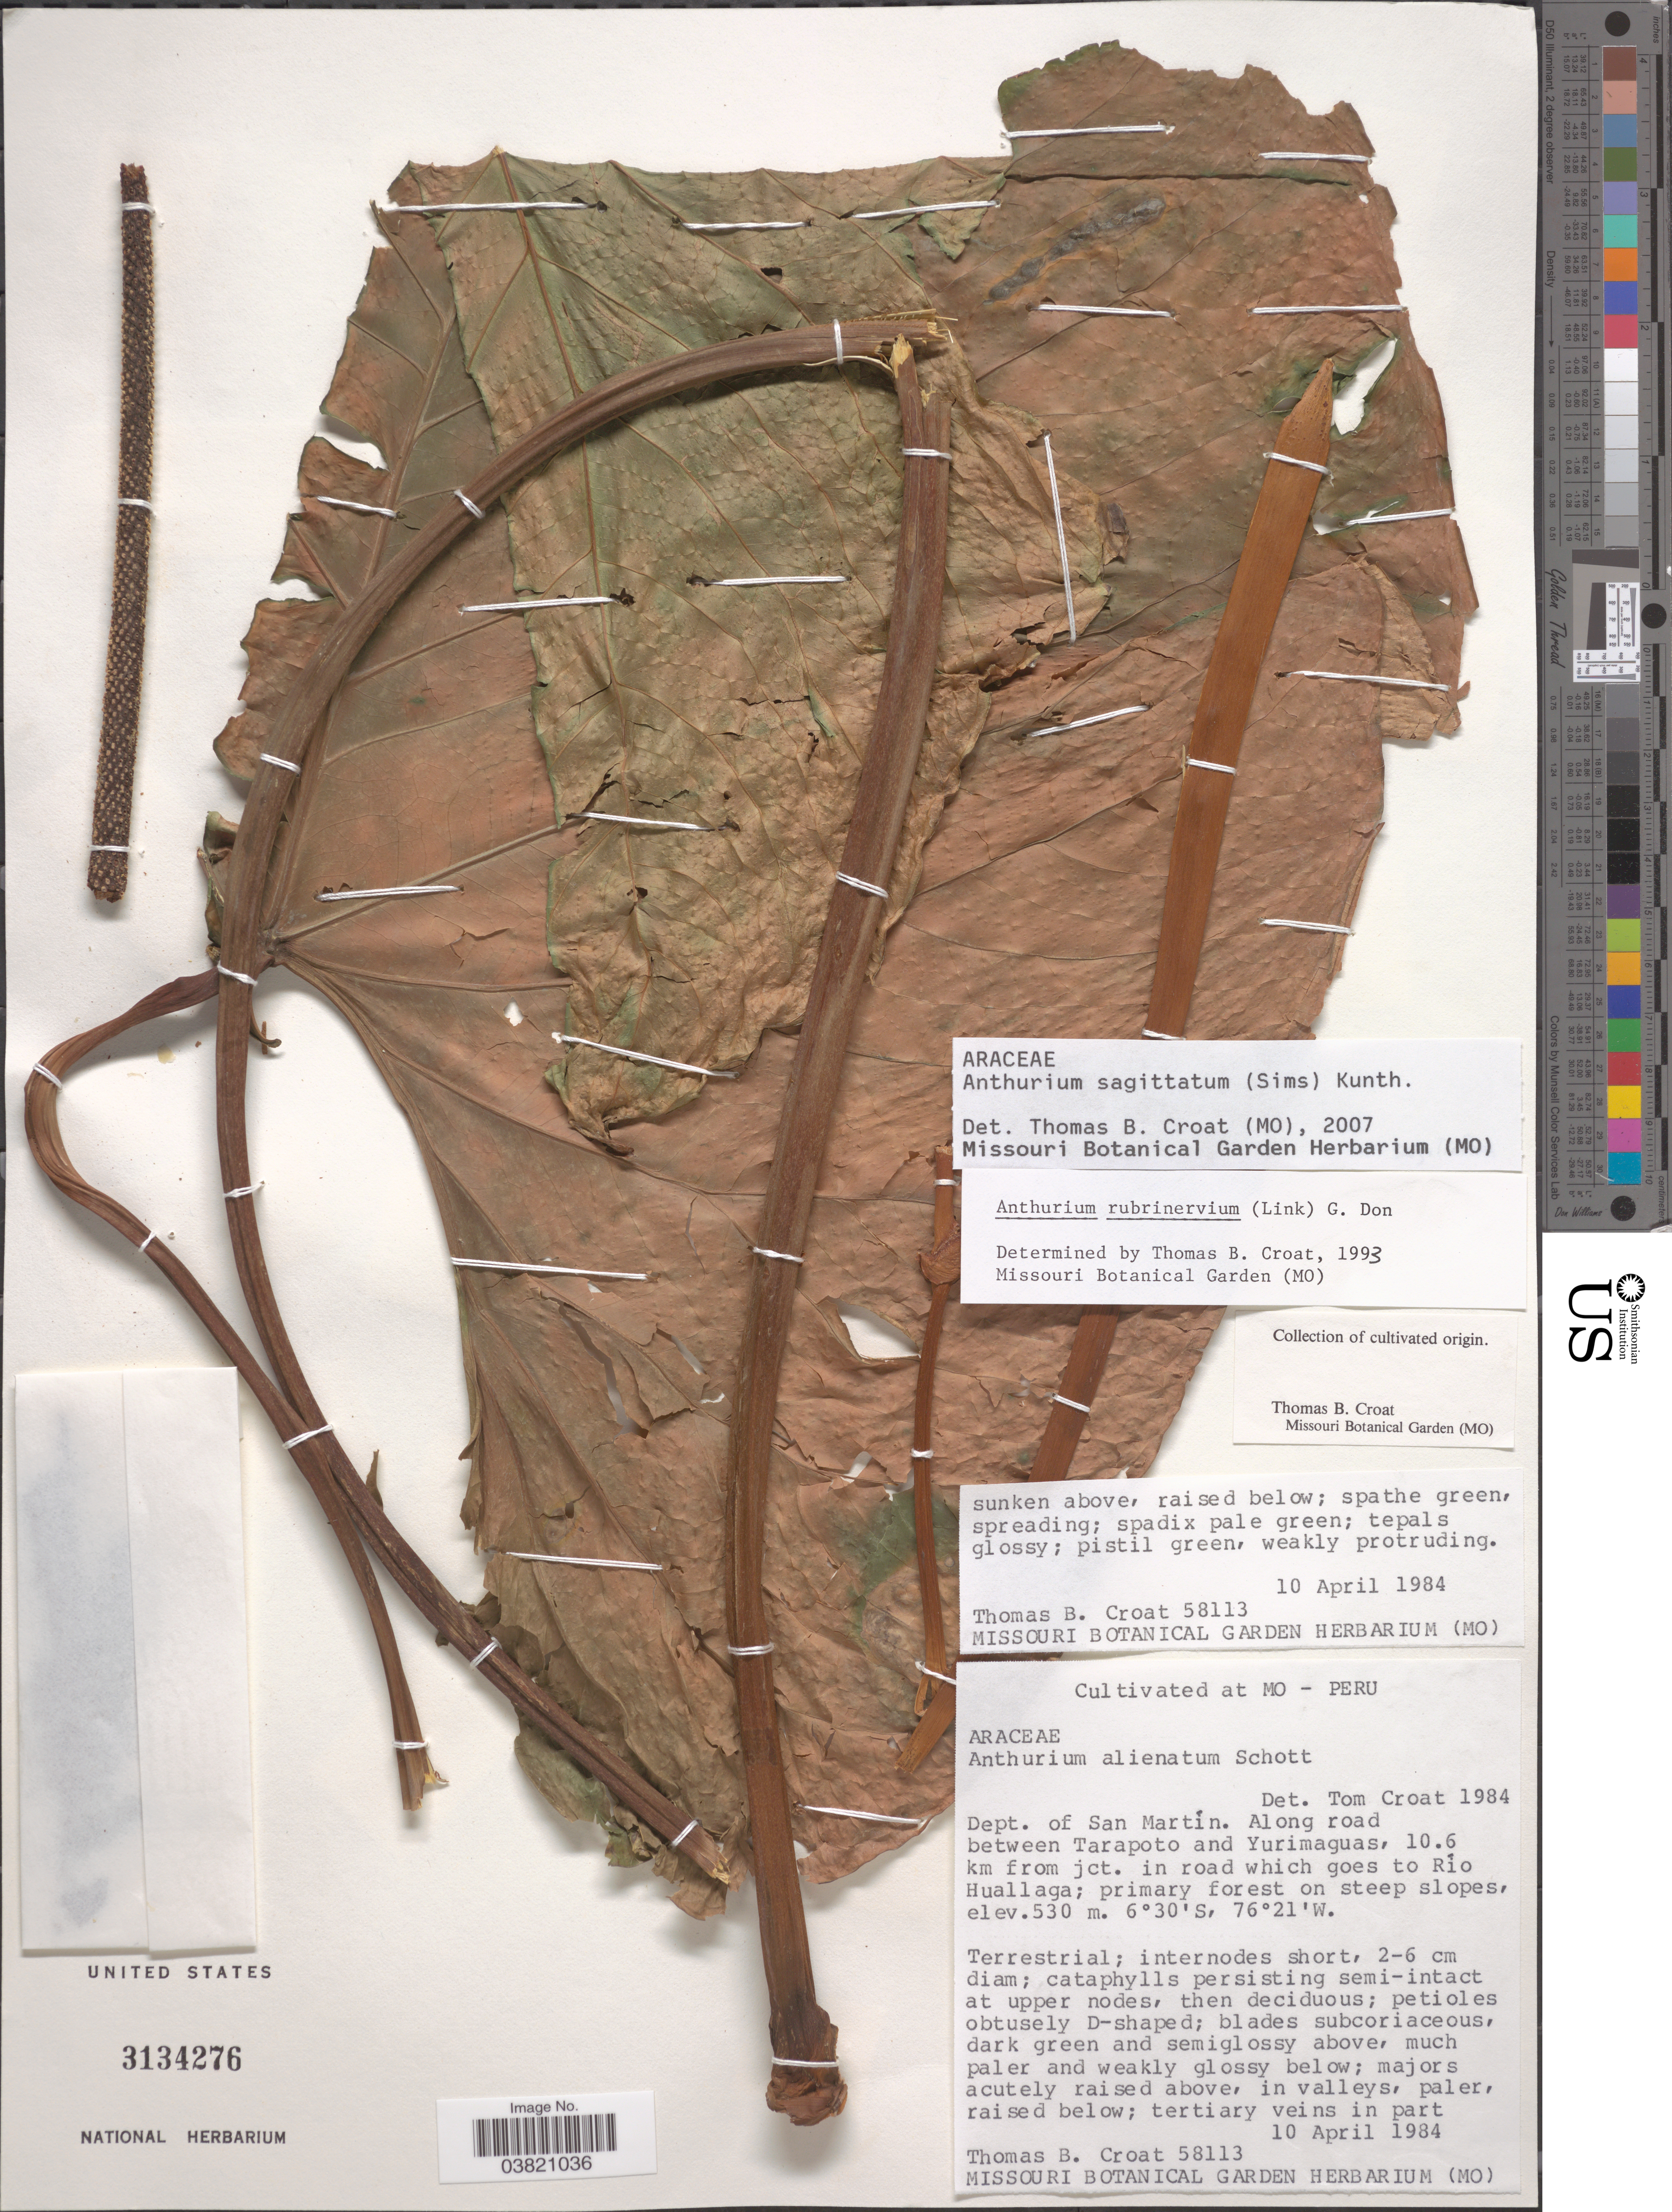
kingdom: Plantae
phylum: Tracheophyta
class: Liliopsida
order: Alismatales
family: Araceae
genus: Anthurium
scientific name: Anthurium sagittatum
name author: (Sims) G. Don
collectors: T. B. Croat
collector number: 58113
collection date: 1984-04-10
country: Peru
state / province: San Martín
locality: Dept. San Martín. Along road between Tarapoto and Yurimaguas, 10.6 km from jct. in road which goes to Río Huallaga.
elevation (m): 530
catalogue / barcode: US 3134276